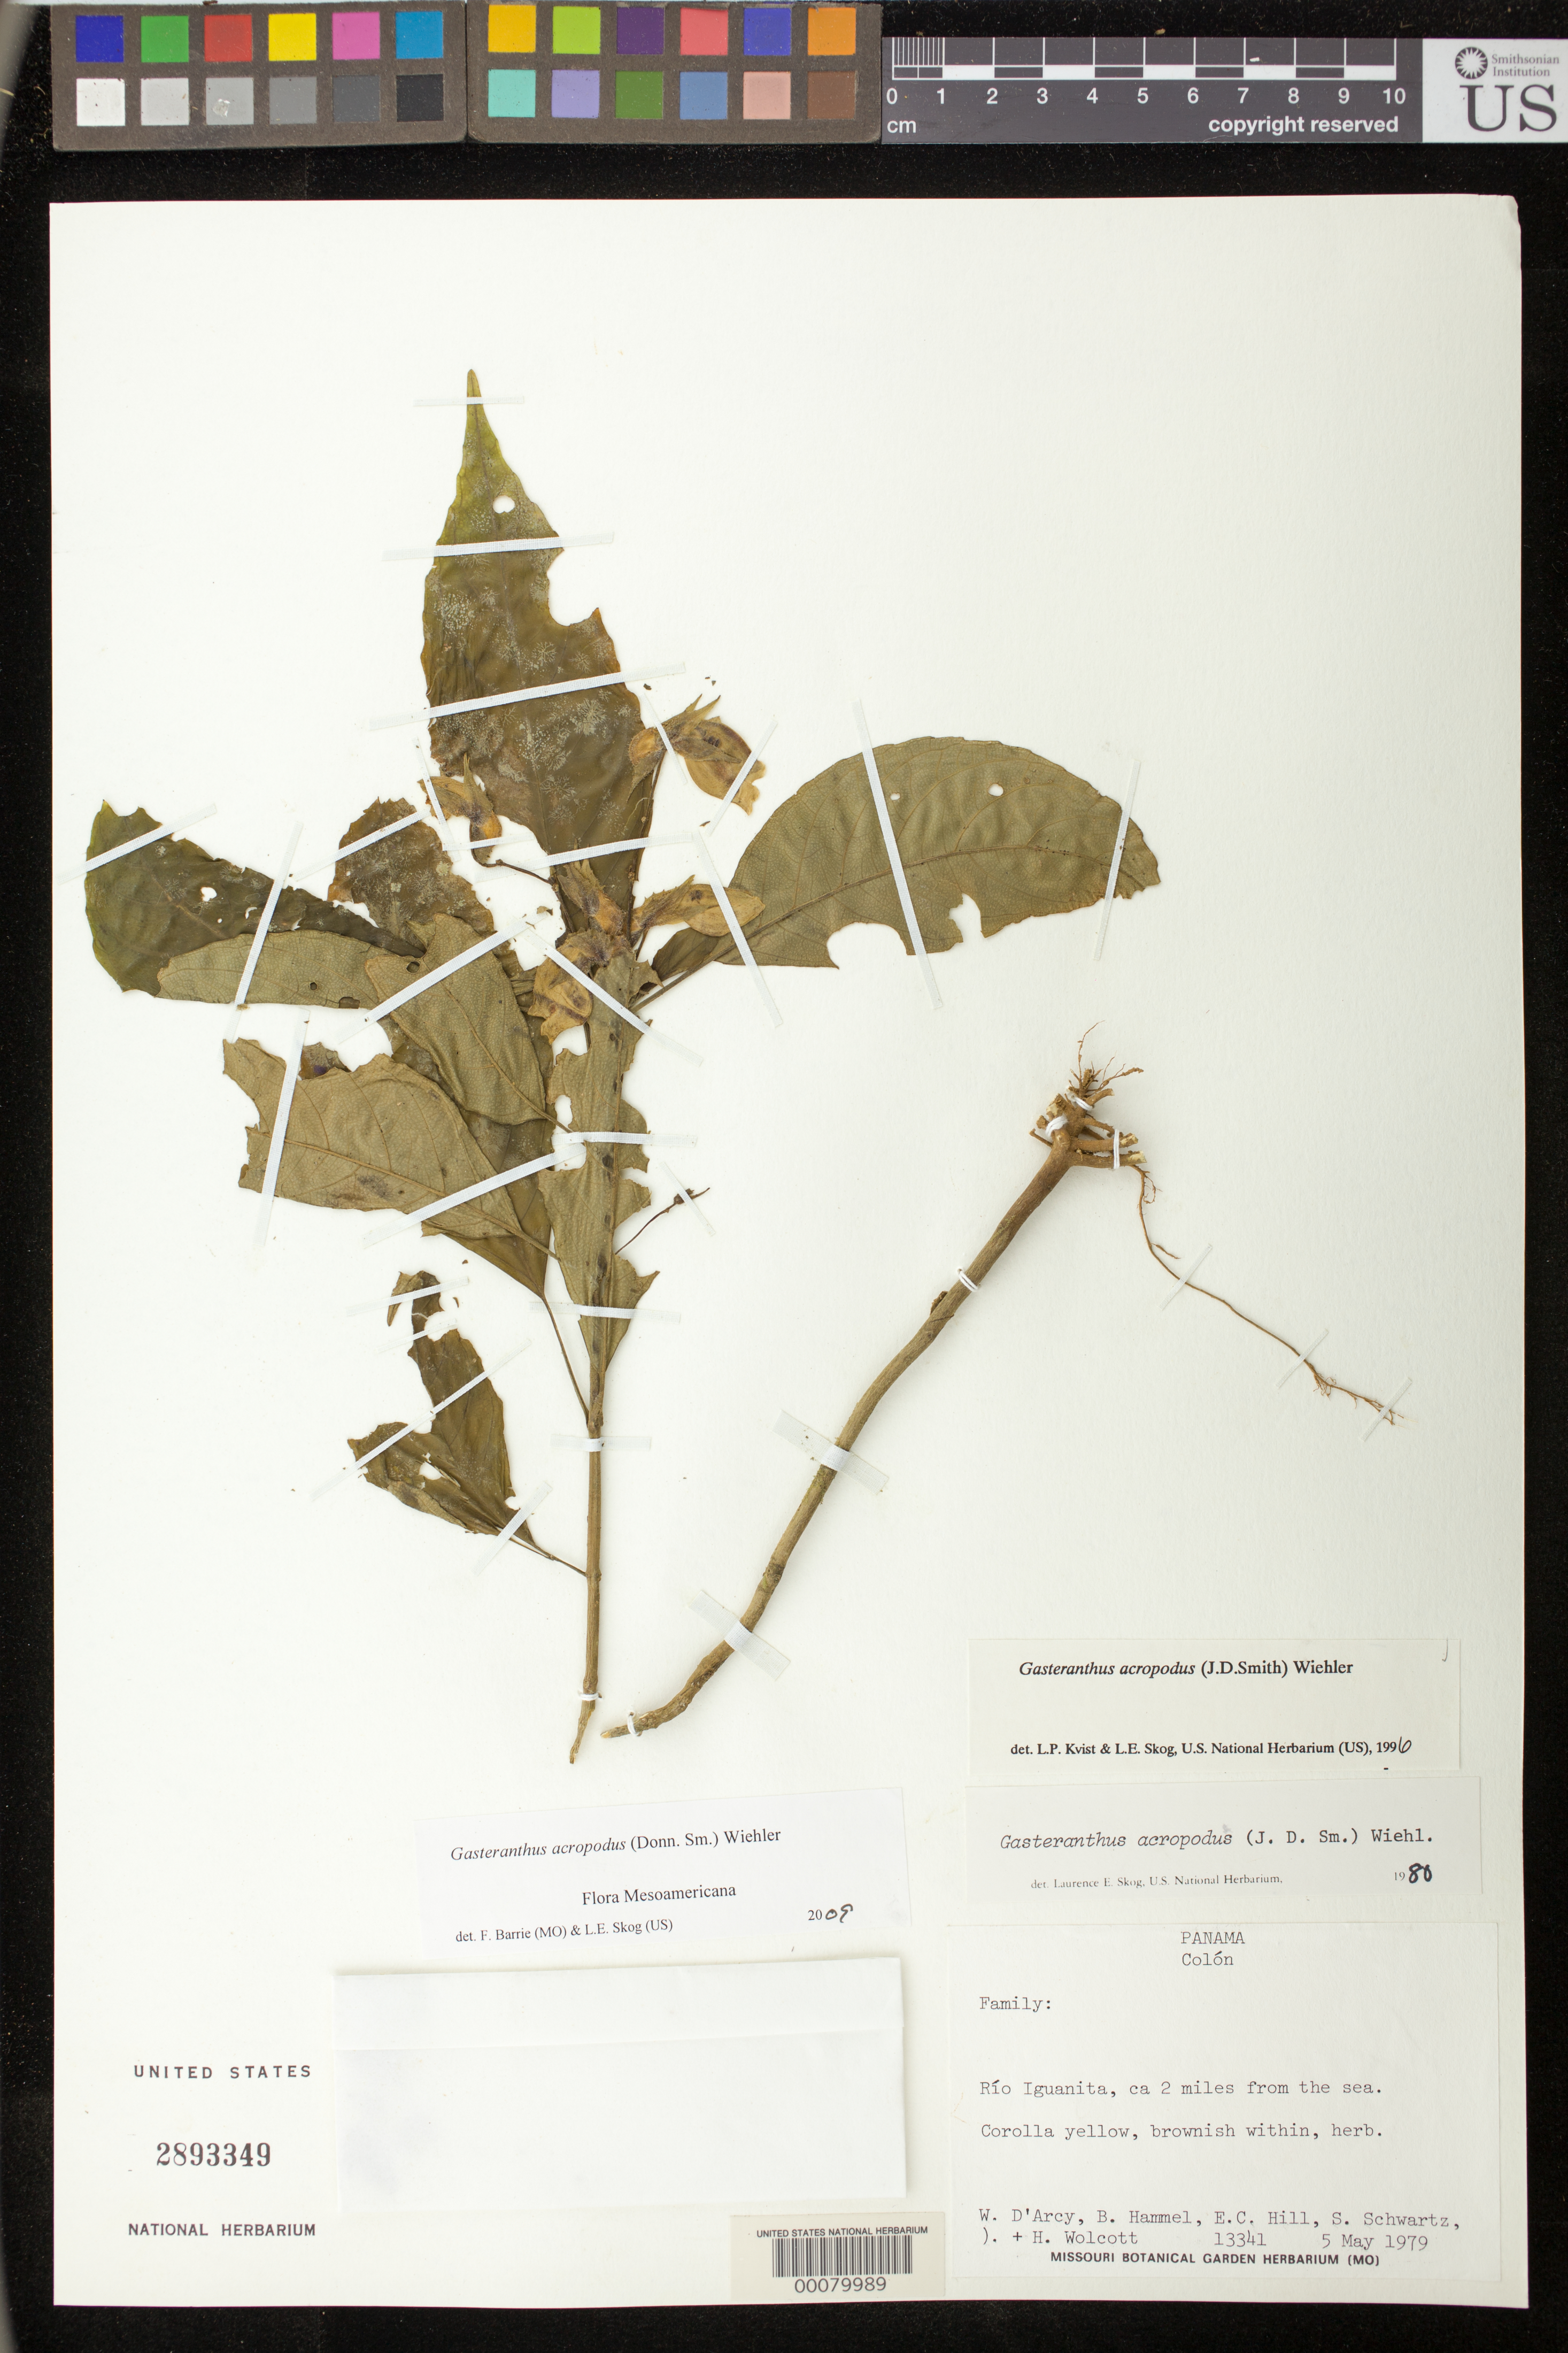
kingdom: Plantae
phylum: Tracheophyta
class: Magnoliopsida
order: Lamiales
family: Gesneriaceae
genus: Gasteranthus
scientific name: Gasteranthus acropodus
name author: (Donn. Sm.) Wiehler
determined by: Skog, Laurence E.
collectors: W. G. D'Arcy, B. Hammel, E. C. Hill, S. Schwartz, O. Walcott & H. Wolcott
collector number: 13341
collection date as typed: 05 May 1979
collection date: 1979-05-05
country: Panama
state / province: Colón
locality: Río Iquanita, ca. 2 miles from the sea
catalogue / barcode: US 2893349